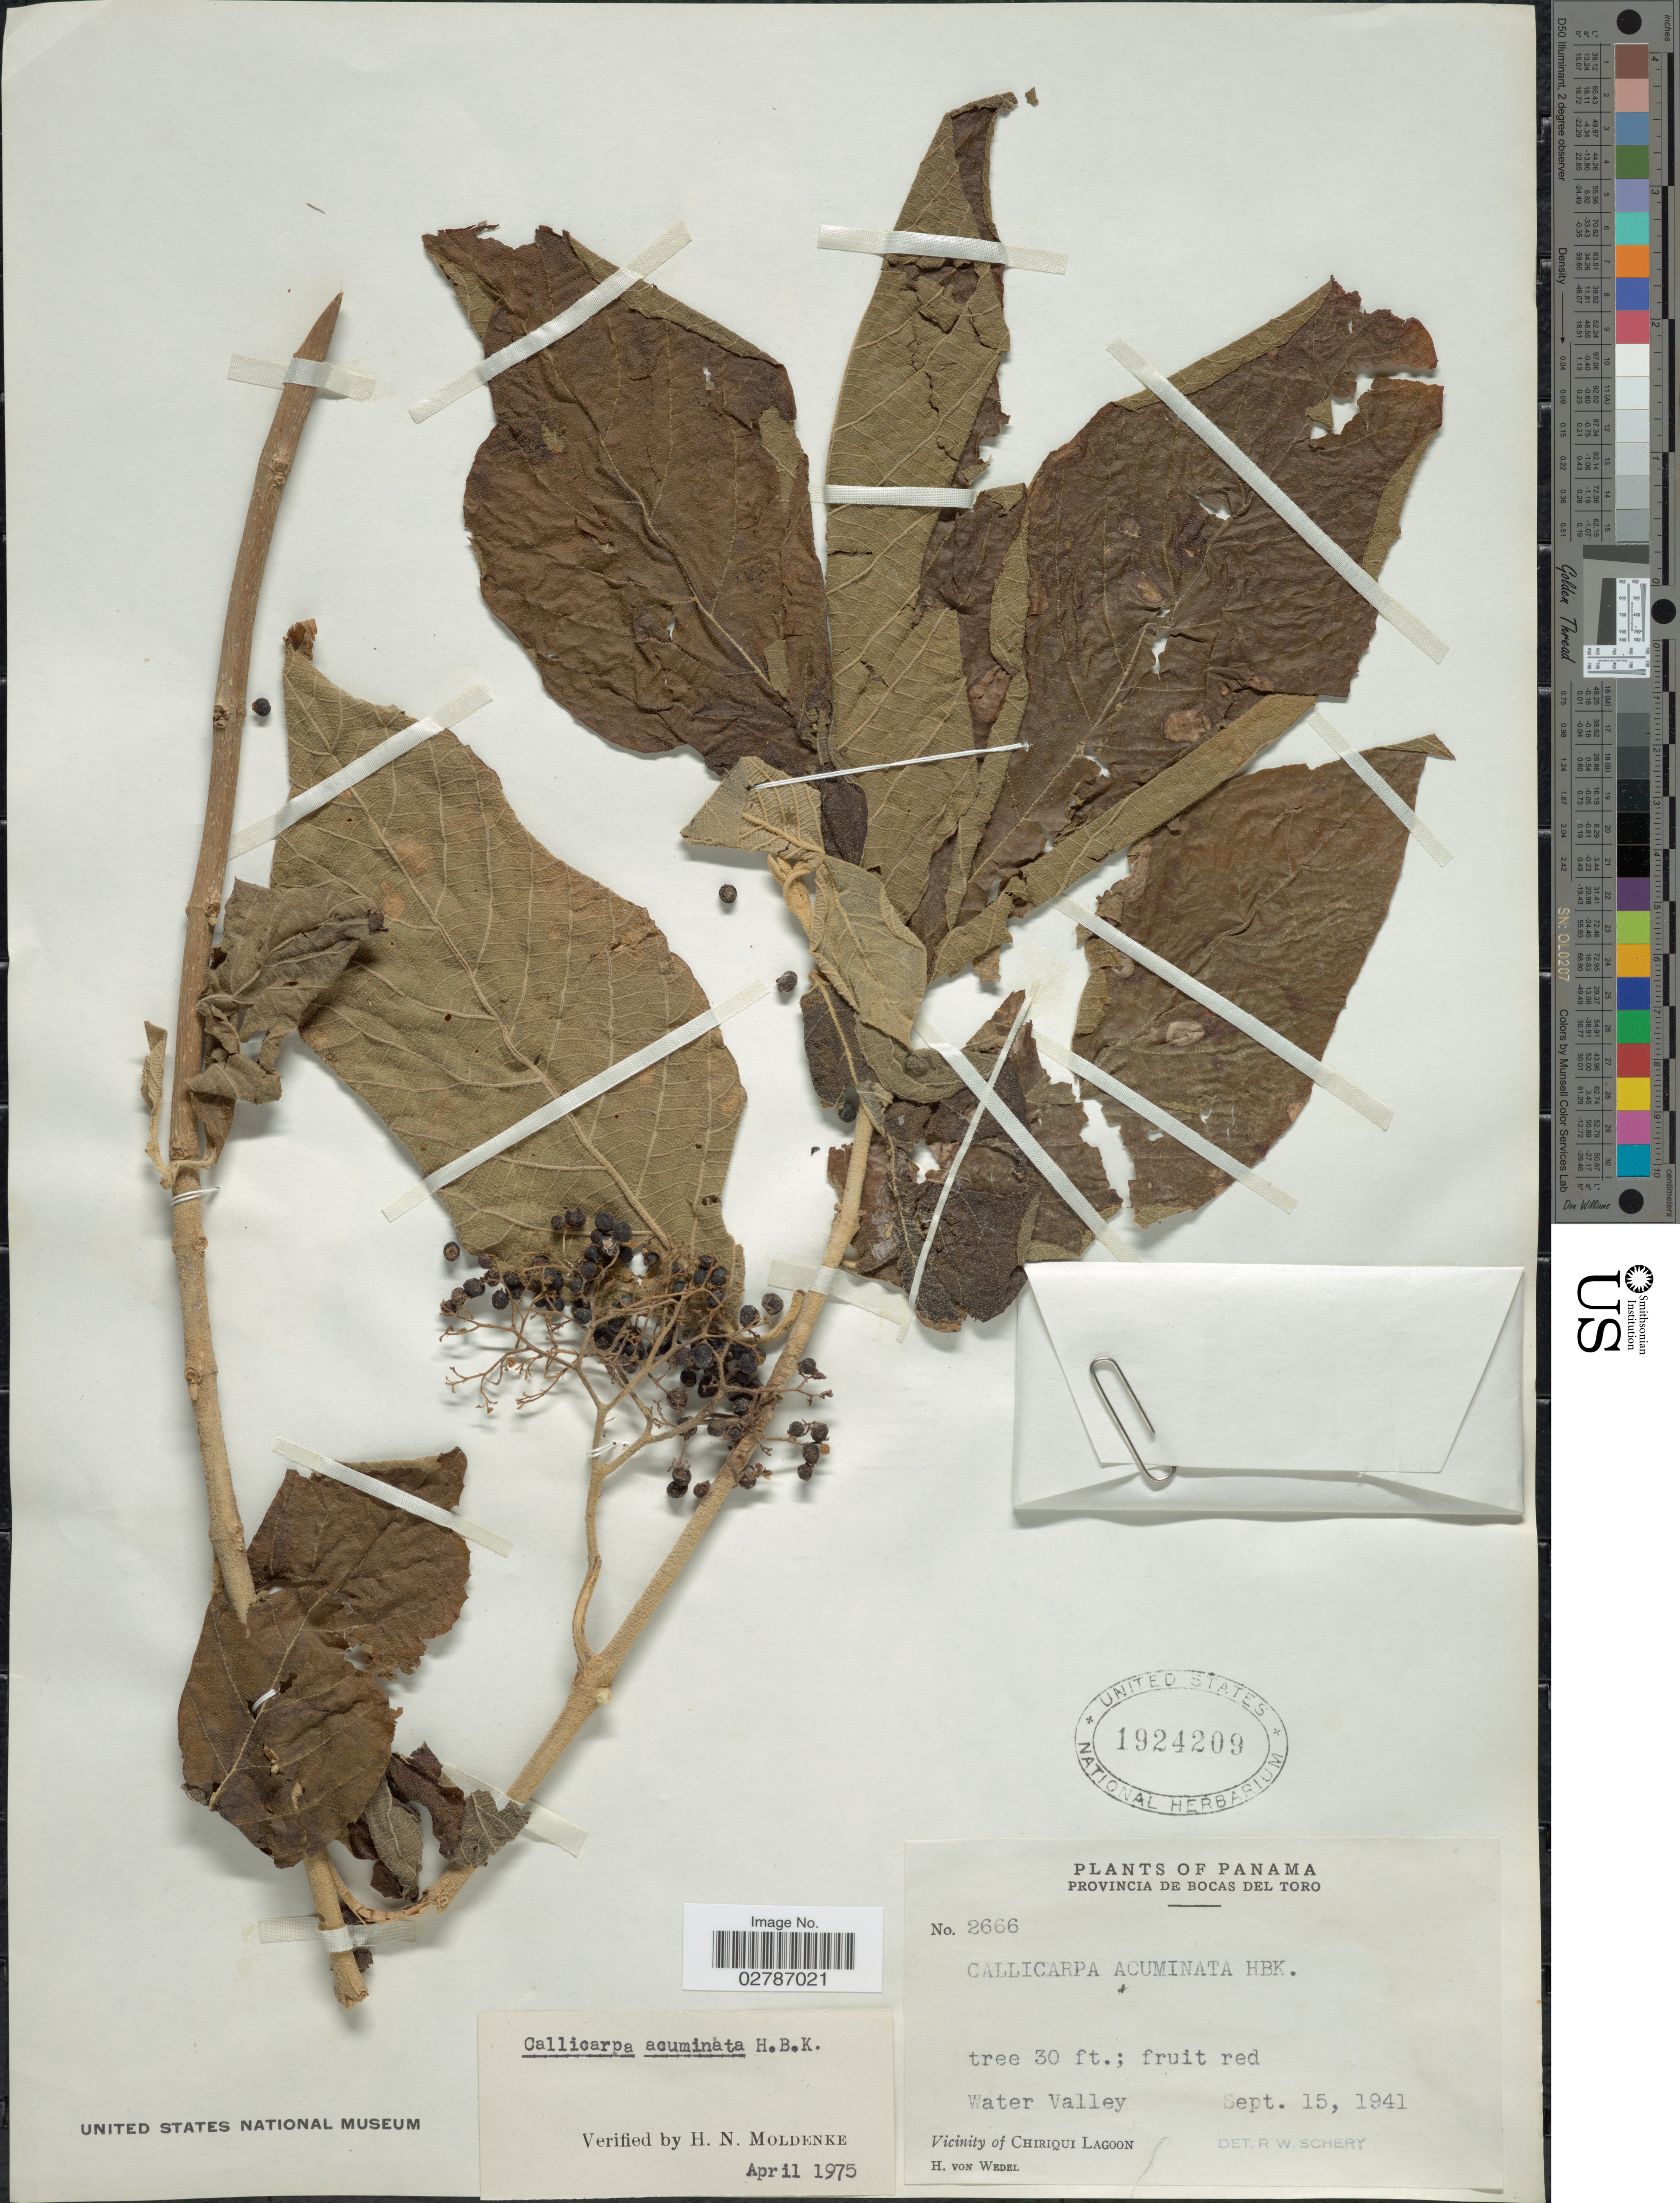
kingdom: Plantae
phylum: Tracheophyta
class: Magnoliopsida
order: Lamiales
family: Lamiaceae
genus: Callicarpa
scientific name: Callicarpa acuminata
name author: Kunth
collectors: H. von Wedel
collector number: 2666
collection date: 1941-09-15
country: Panama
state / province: Bocas del Toro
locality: Water Valley. Vicinity of Chiriqui Lagoon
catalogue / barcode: US 1924209